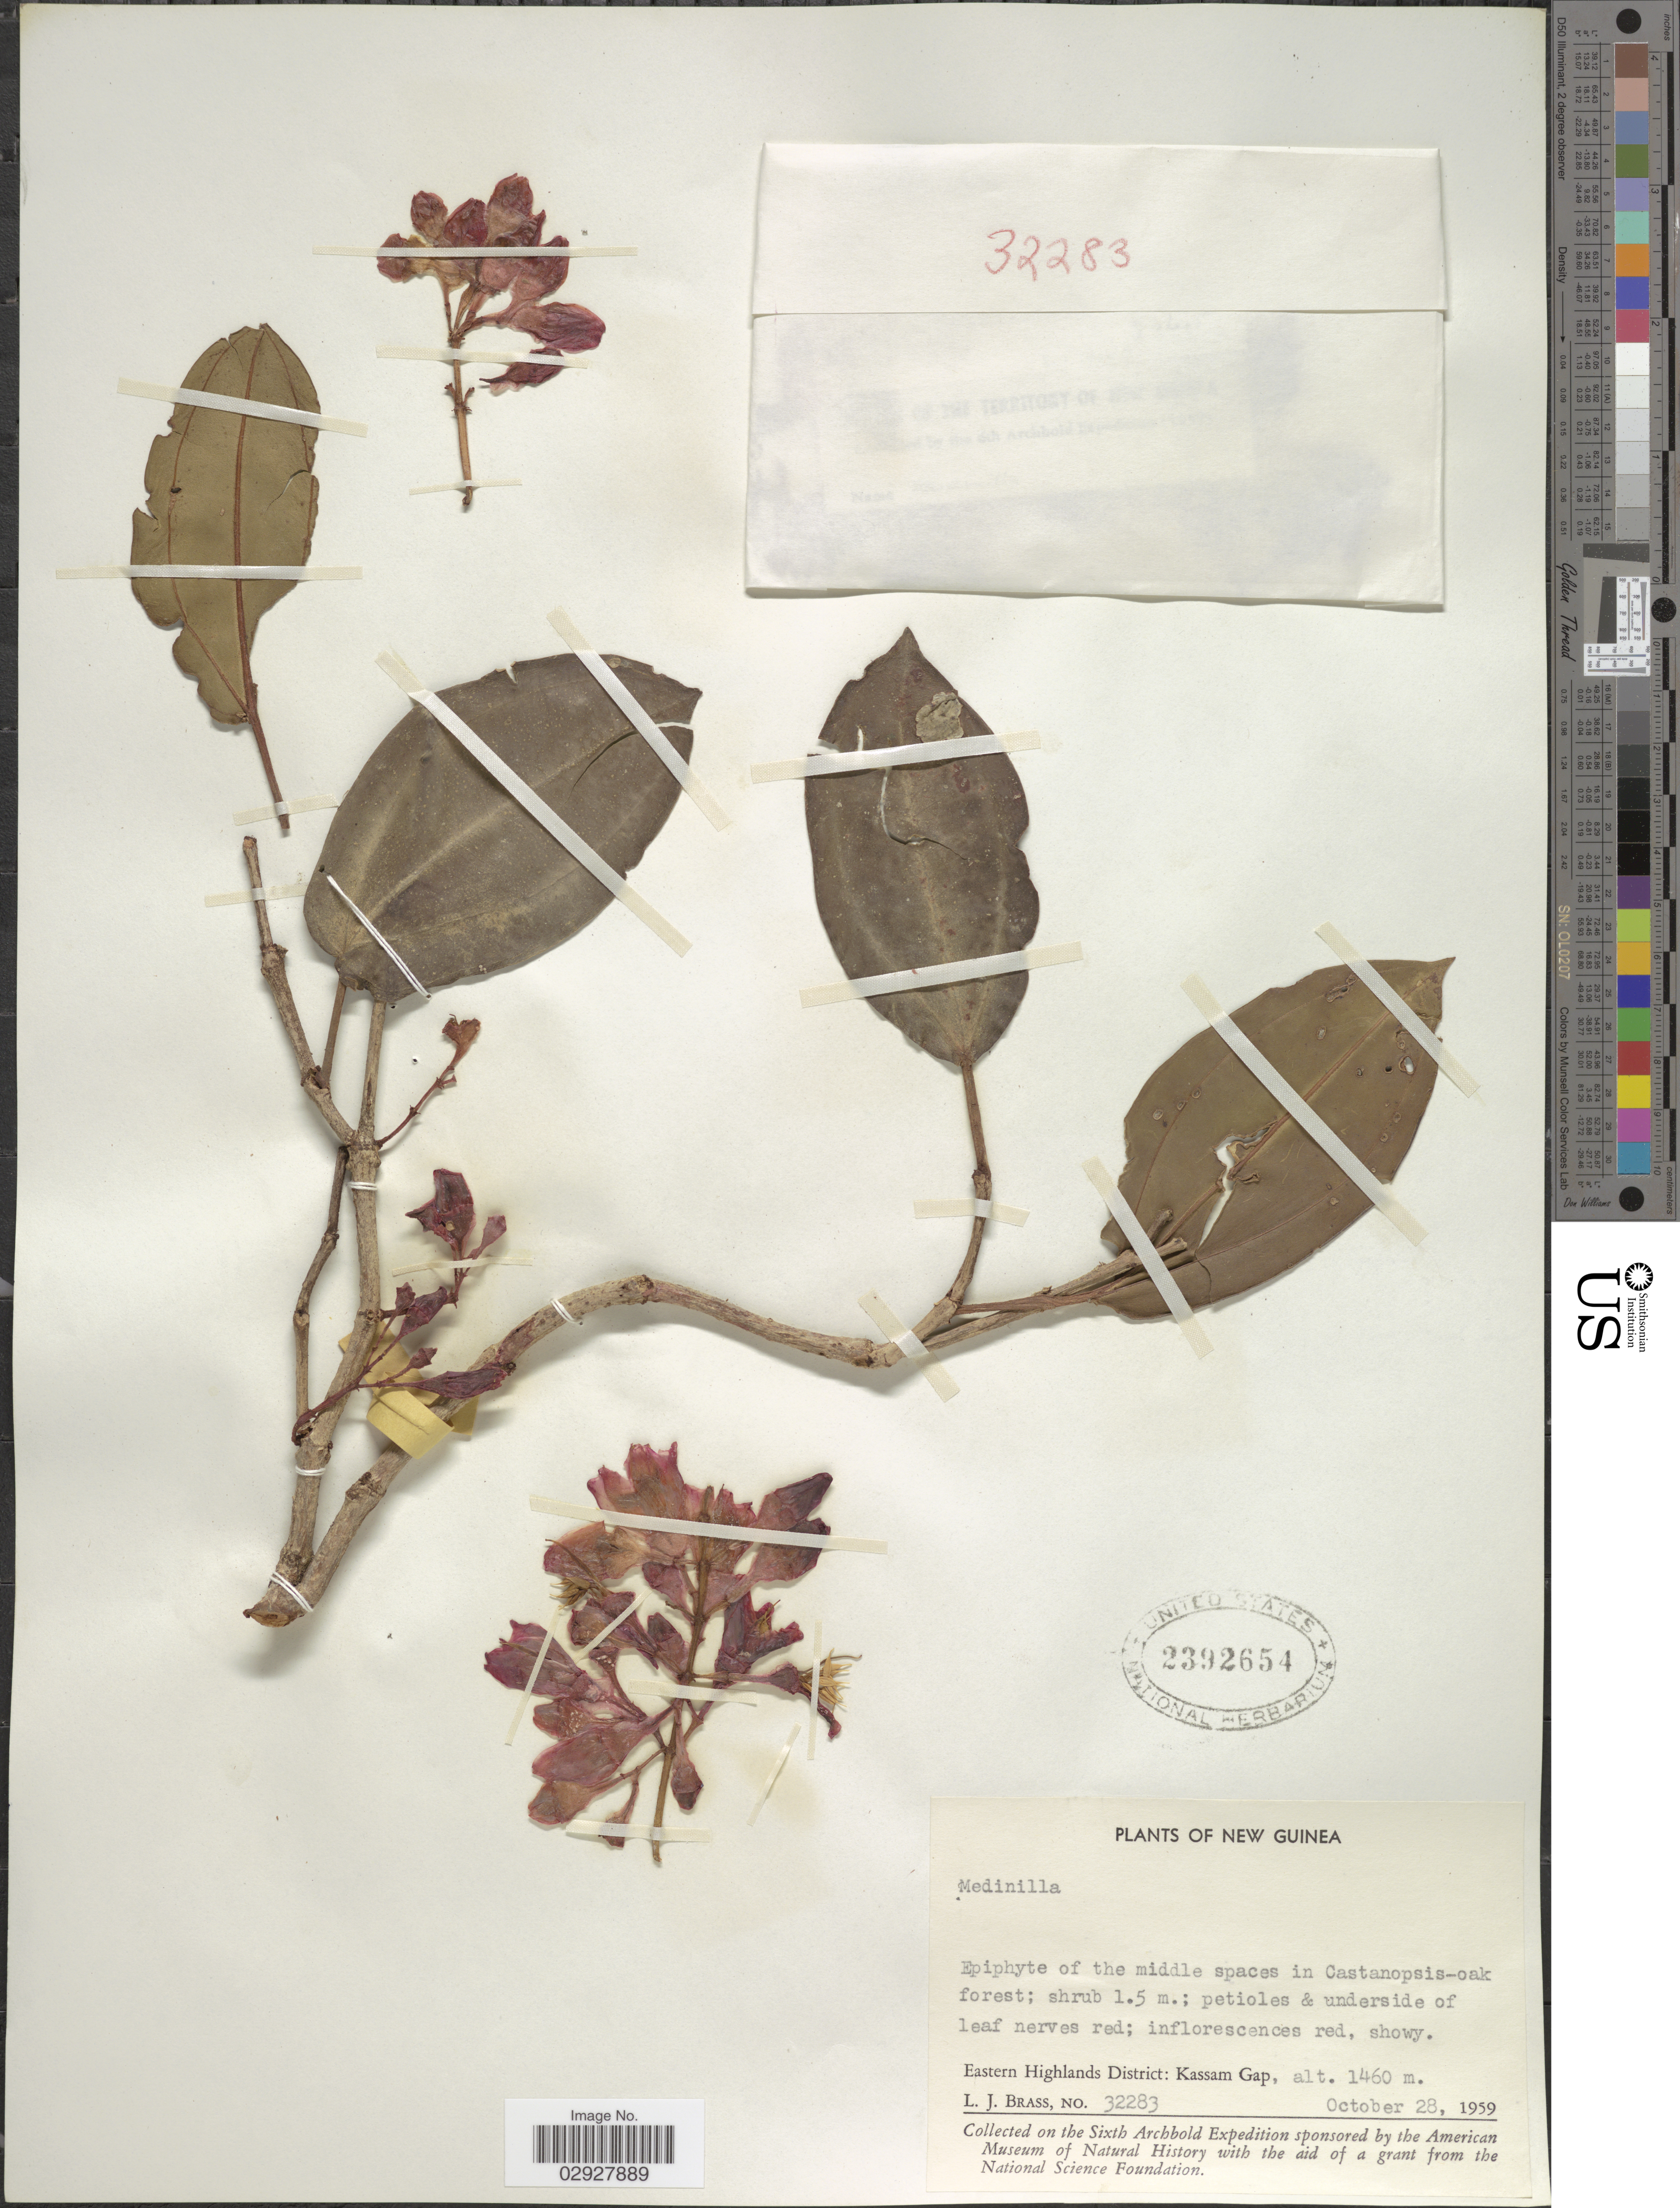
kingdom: Plantae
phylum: Tracheophyta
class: Magnoliopsida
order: Myrtales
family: Melastomataceae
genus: Medinilla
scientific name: Medinilla sp.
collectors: L. J. Brass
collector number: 32283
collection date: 1959-10-28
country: Papua New Guinea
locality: New Guinea, Eastern Highlands District: Kassam Gap.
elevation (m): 1460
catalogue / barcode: US 2392654